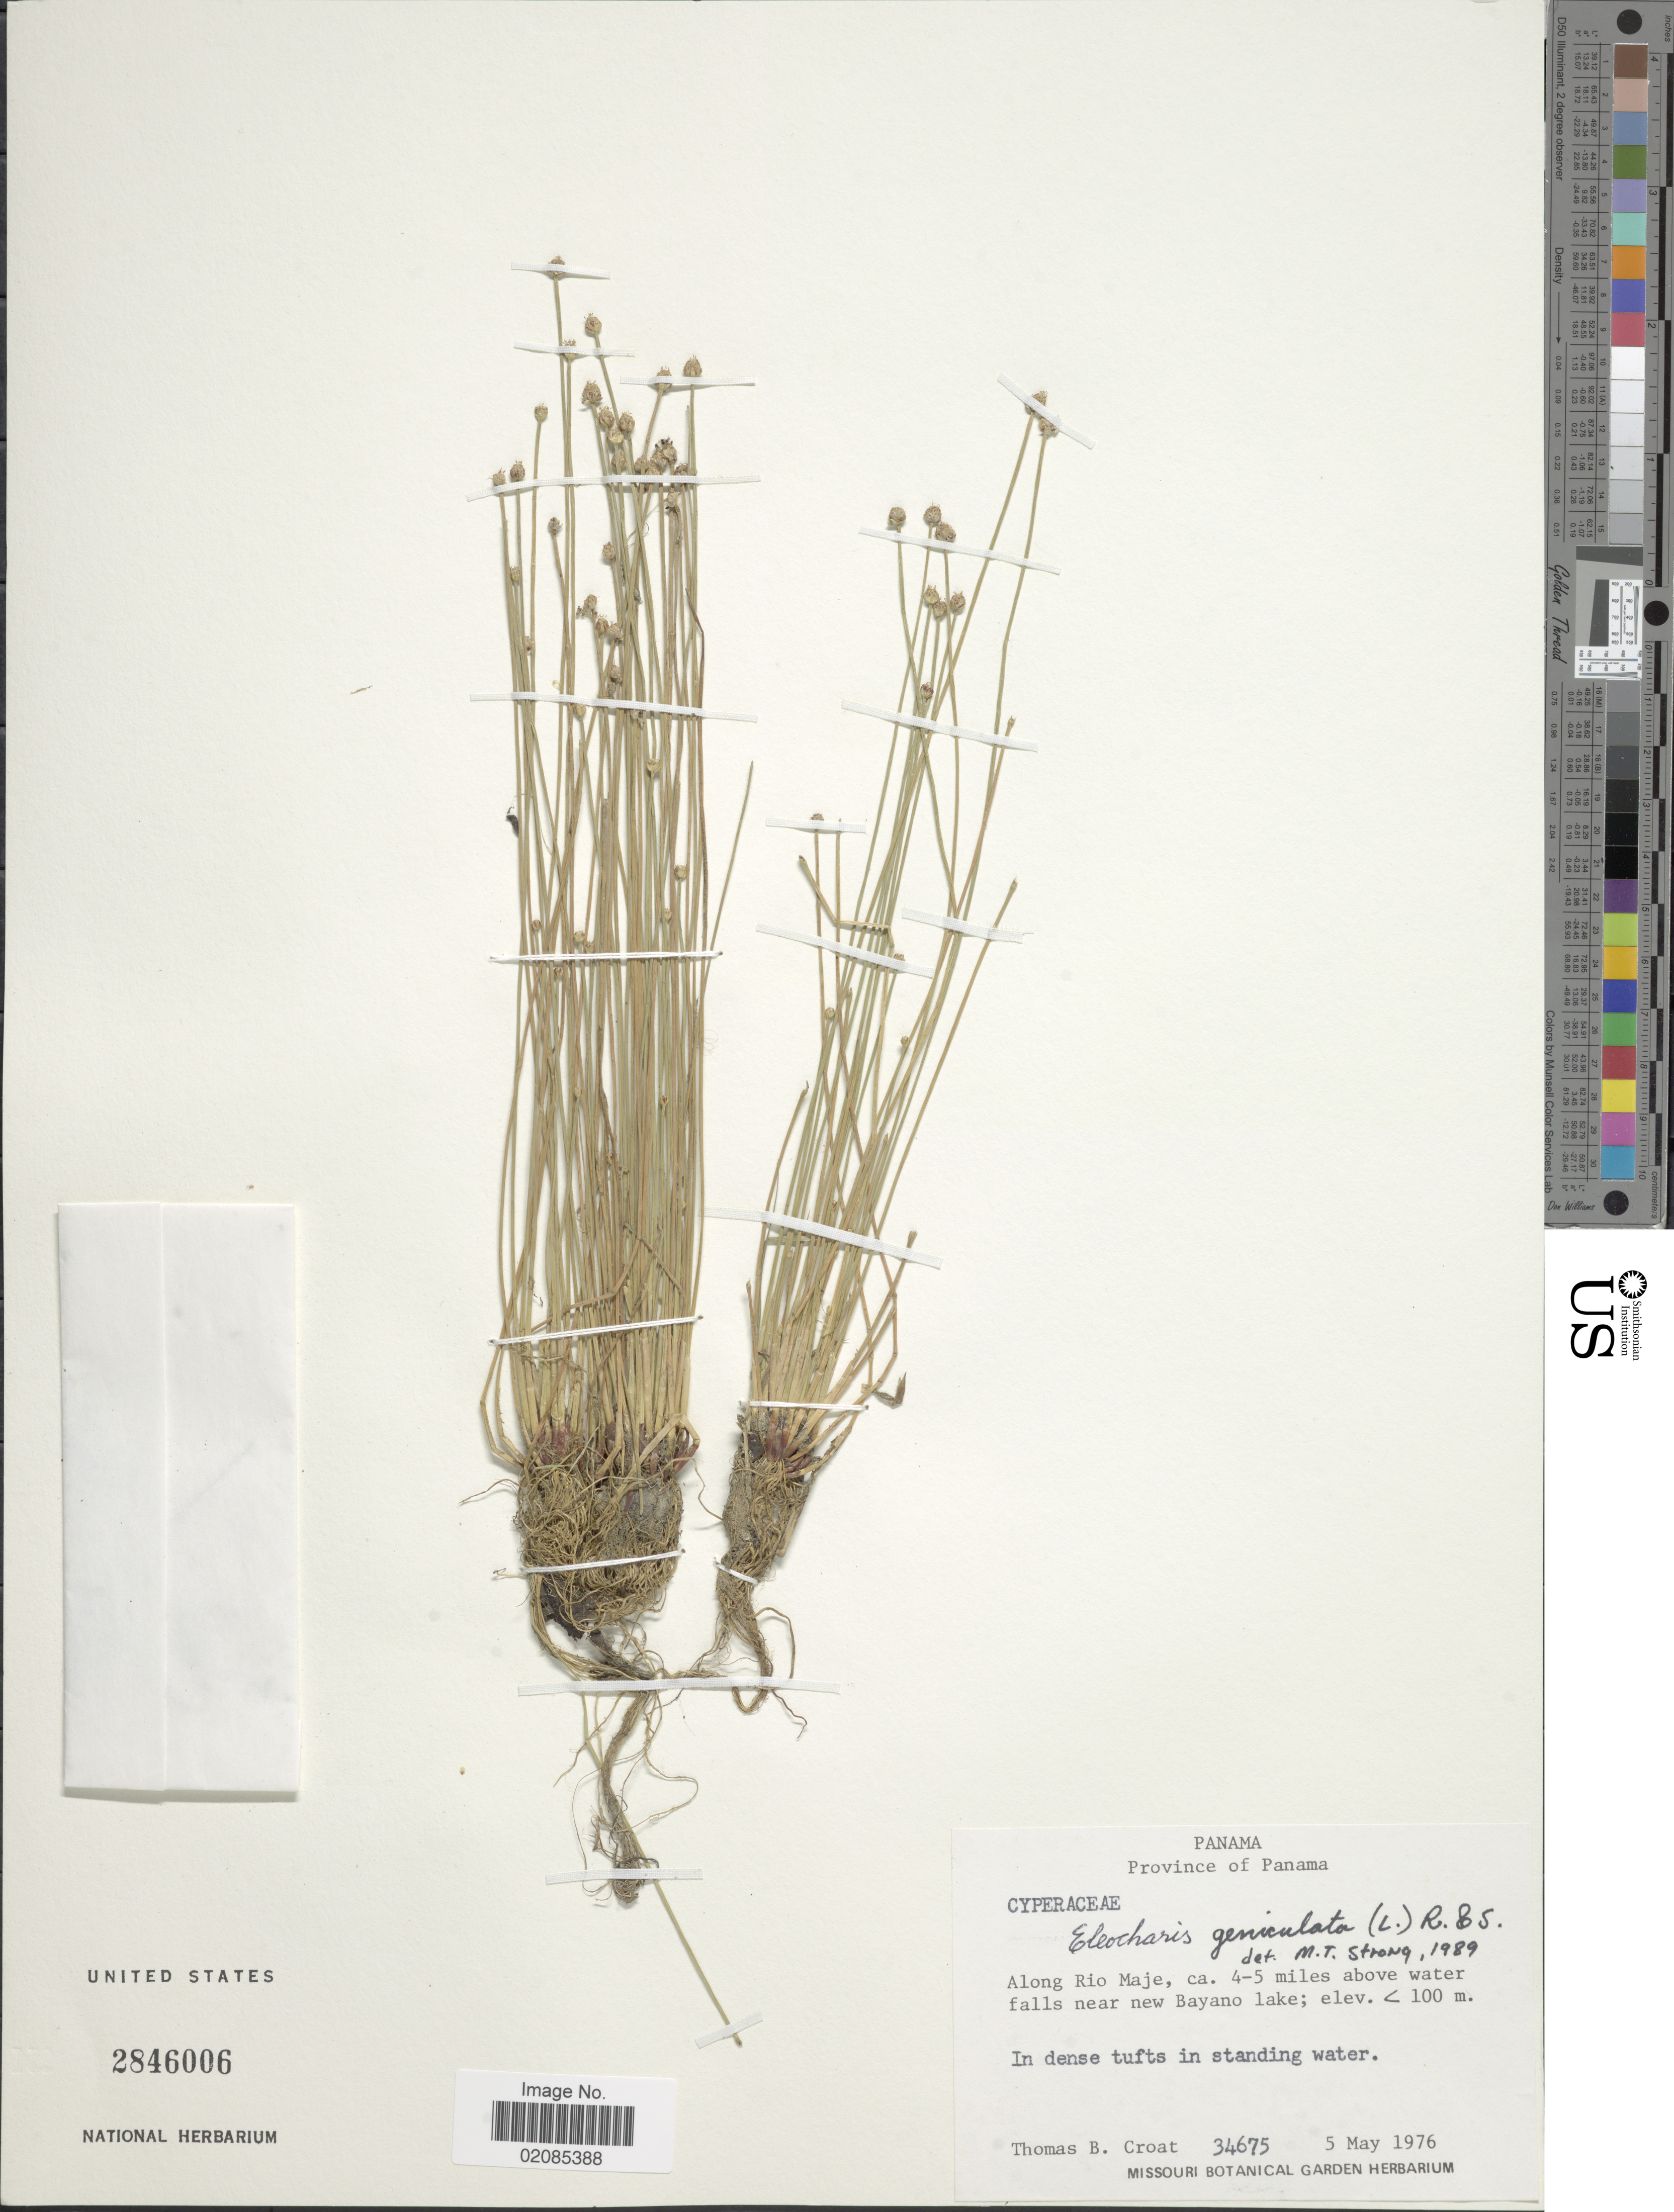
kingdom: Plantae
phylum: Tracheophyta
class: Liliopsida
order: Poales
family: Cyperaceae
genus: Eleocharis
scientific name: Eleocharis geniculata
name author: (L.) Roem. & Schult.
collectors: T. B. Croat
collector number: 34675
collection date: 1976-05-05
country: Panama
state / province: Panamá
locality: Along Rio Maje, ca. 4-5 miles above water falls near new Bayano lake.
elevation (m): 100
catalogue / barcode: US 2846006